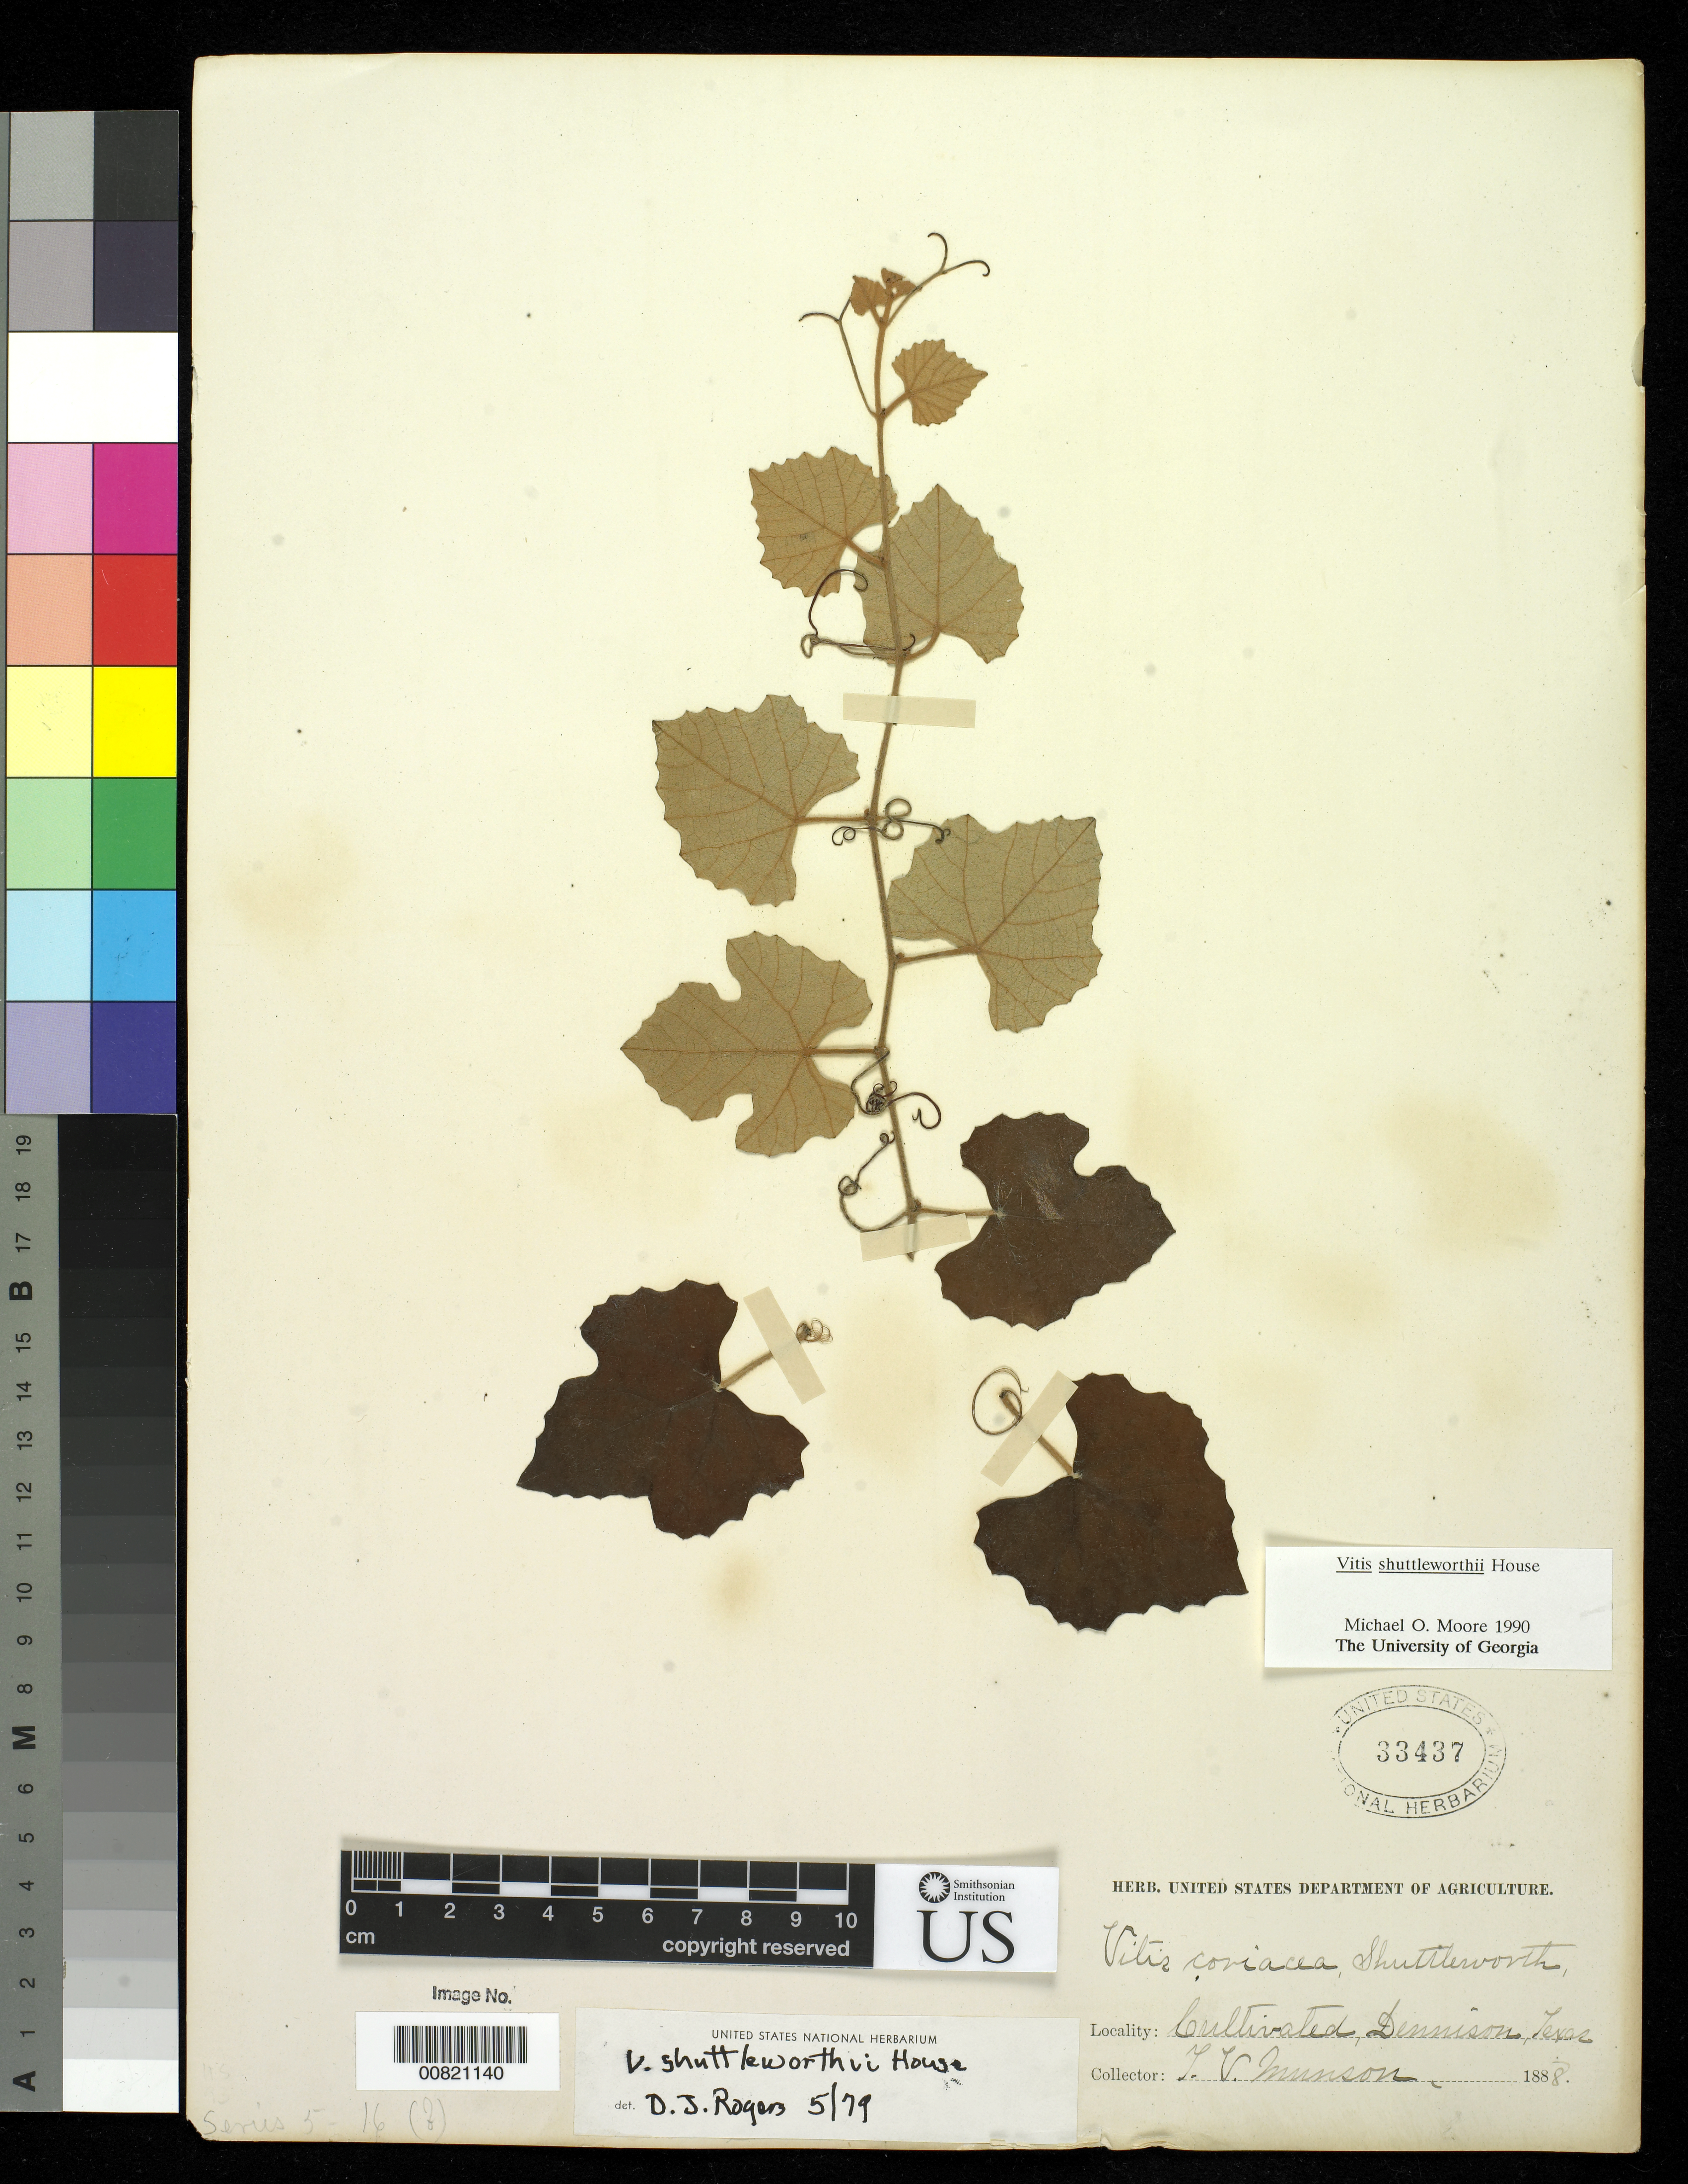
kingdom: Plantae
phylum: Tracheophyta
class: Magnoliopsida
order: Vitales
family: Vitaceae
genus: Vitis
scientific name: Vitis shuttleworthii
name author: House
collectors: T. V. Munson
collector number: Series 5-16 b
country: United States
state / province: Texas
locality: Dennison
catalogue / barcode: US 33437